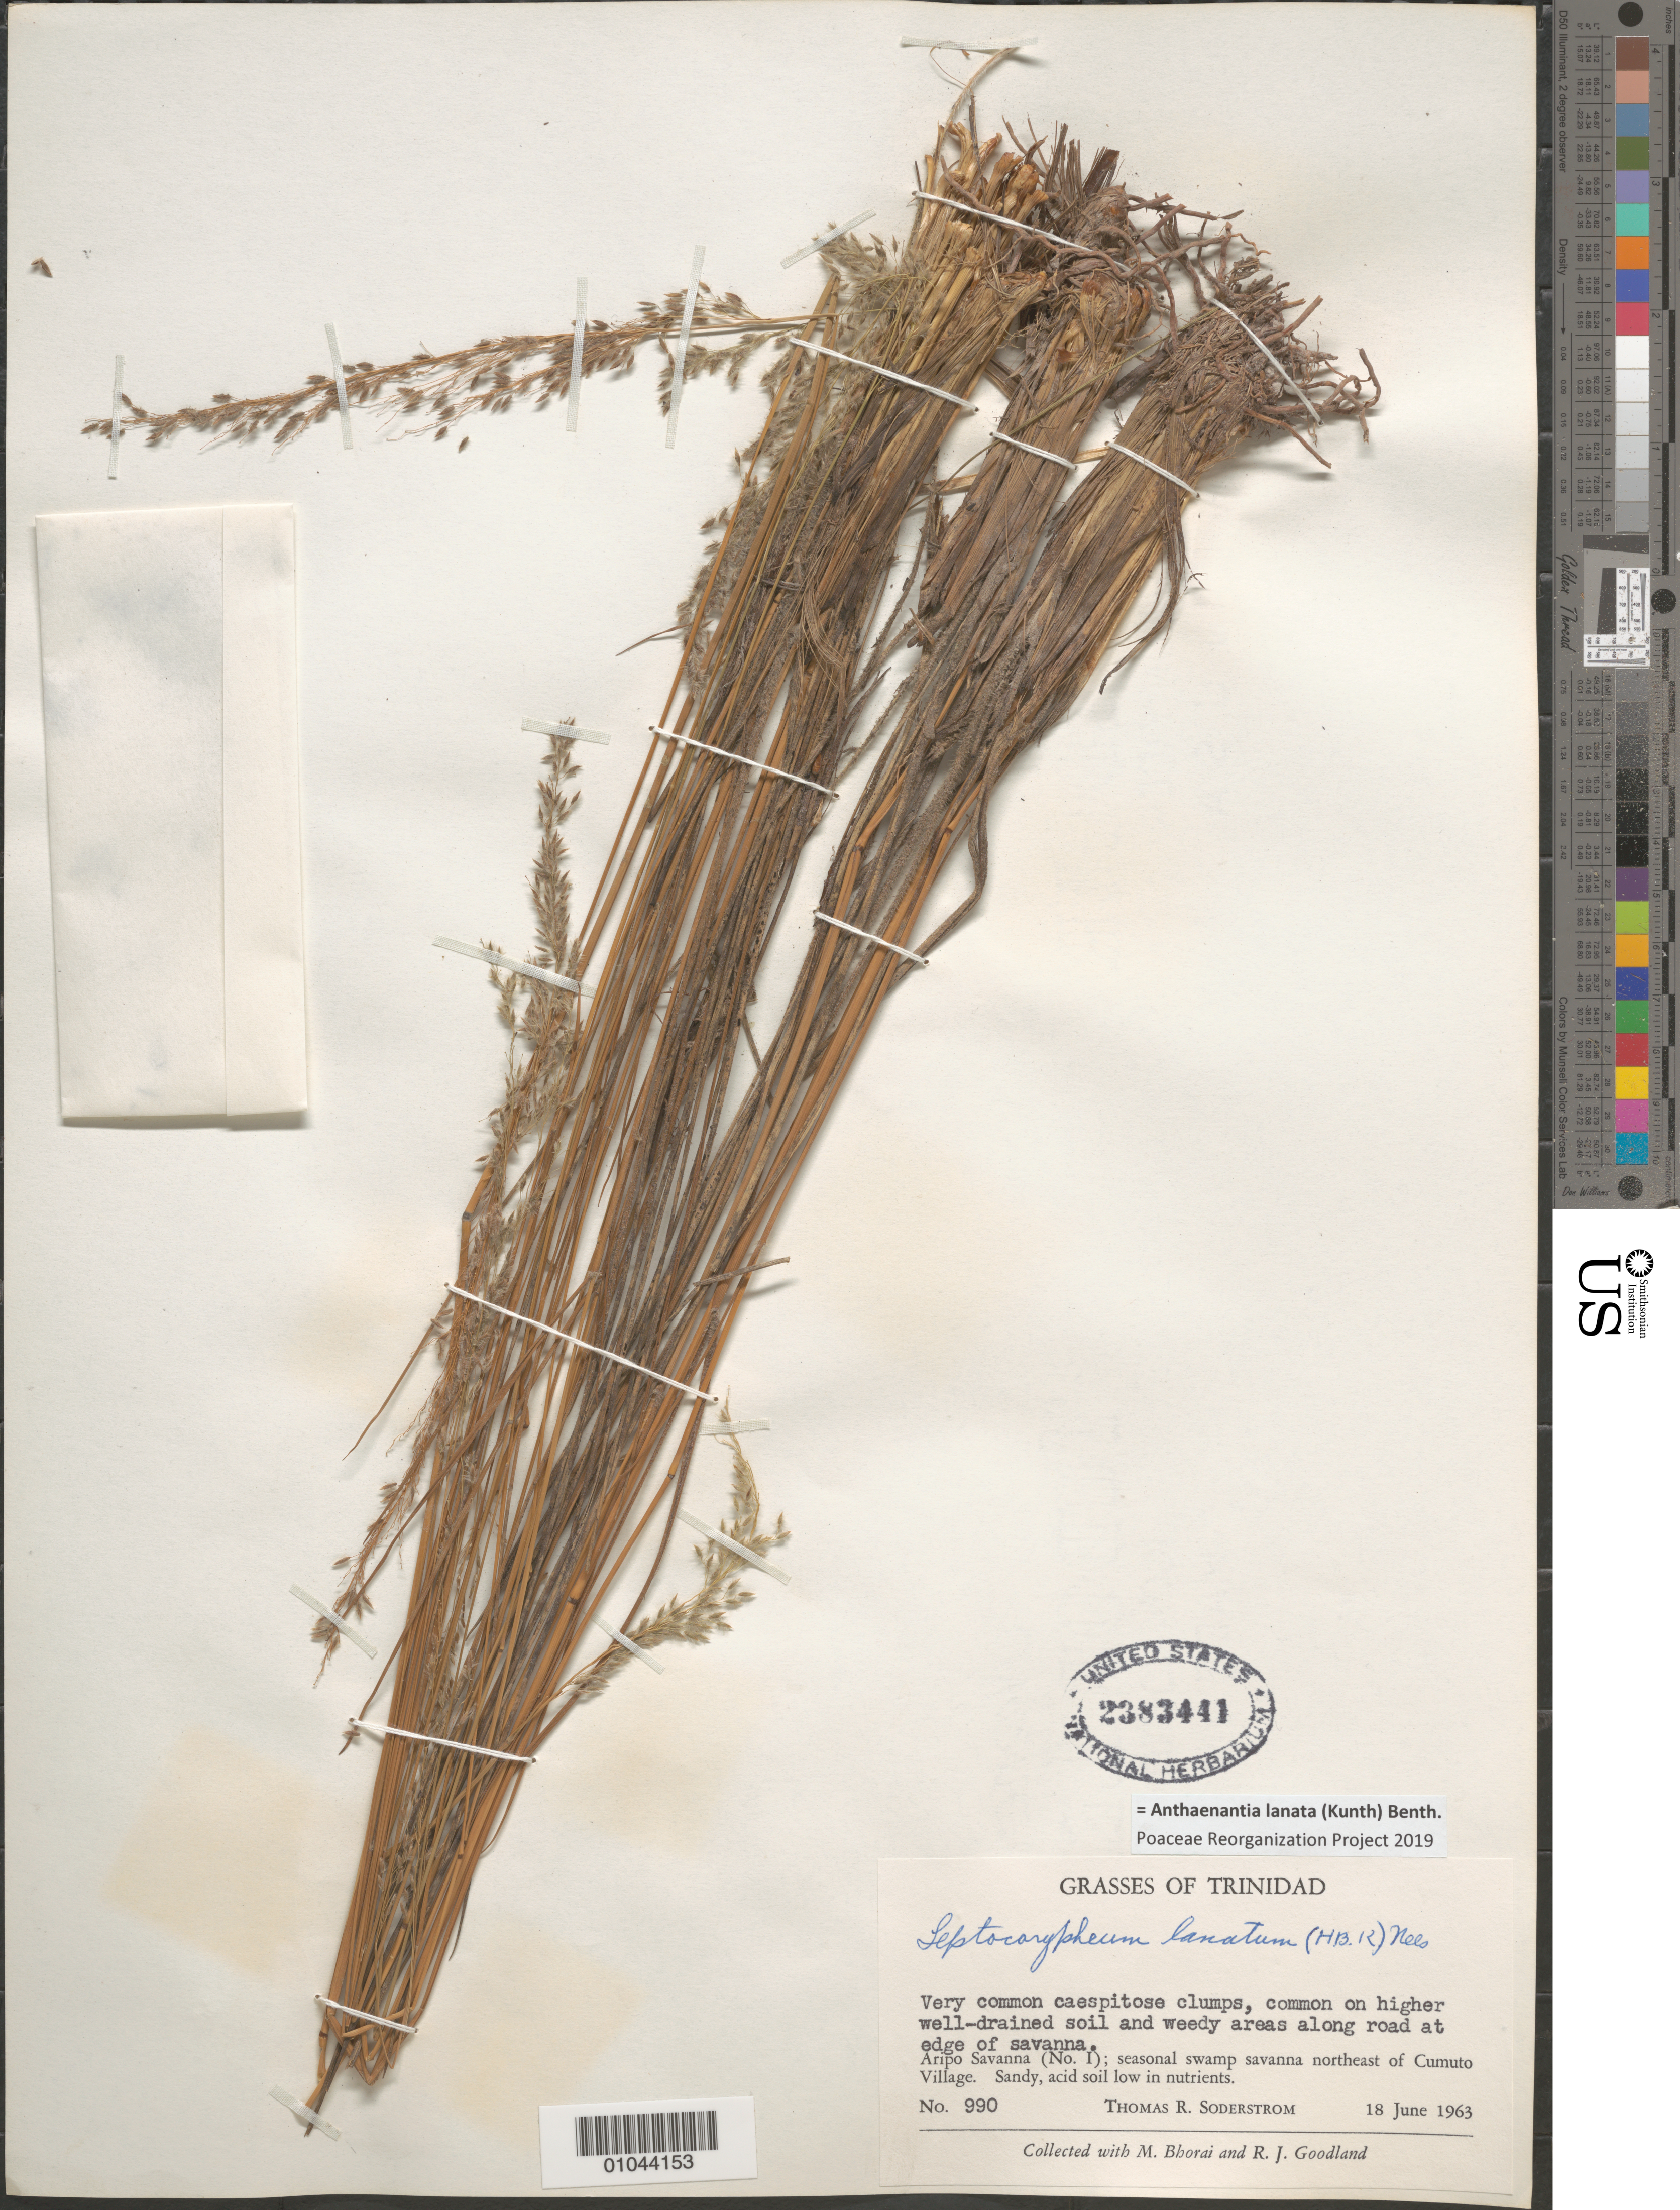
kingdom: Plantae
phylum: Tracheophyta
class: Liliopsida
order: Poales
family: Poaceae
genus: Leptocoryphium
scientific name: Leptocoryphium lanatum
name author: (Kunth) Nees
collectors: T. R. Soderstrom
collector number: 990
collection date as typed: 18 Jun 1963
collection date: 1963-06-18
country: Trinidad and Tobago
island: Trinidad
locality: Aripo Savana, seasonal swamp northeast of Cumuto Village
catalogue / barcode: US 2383441